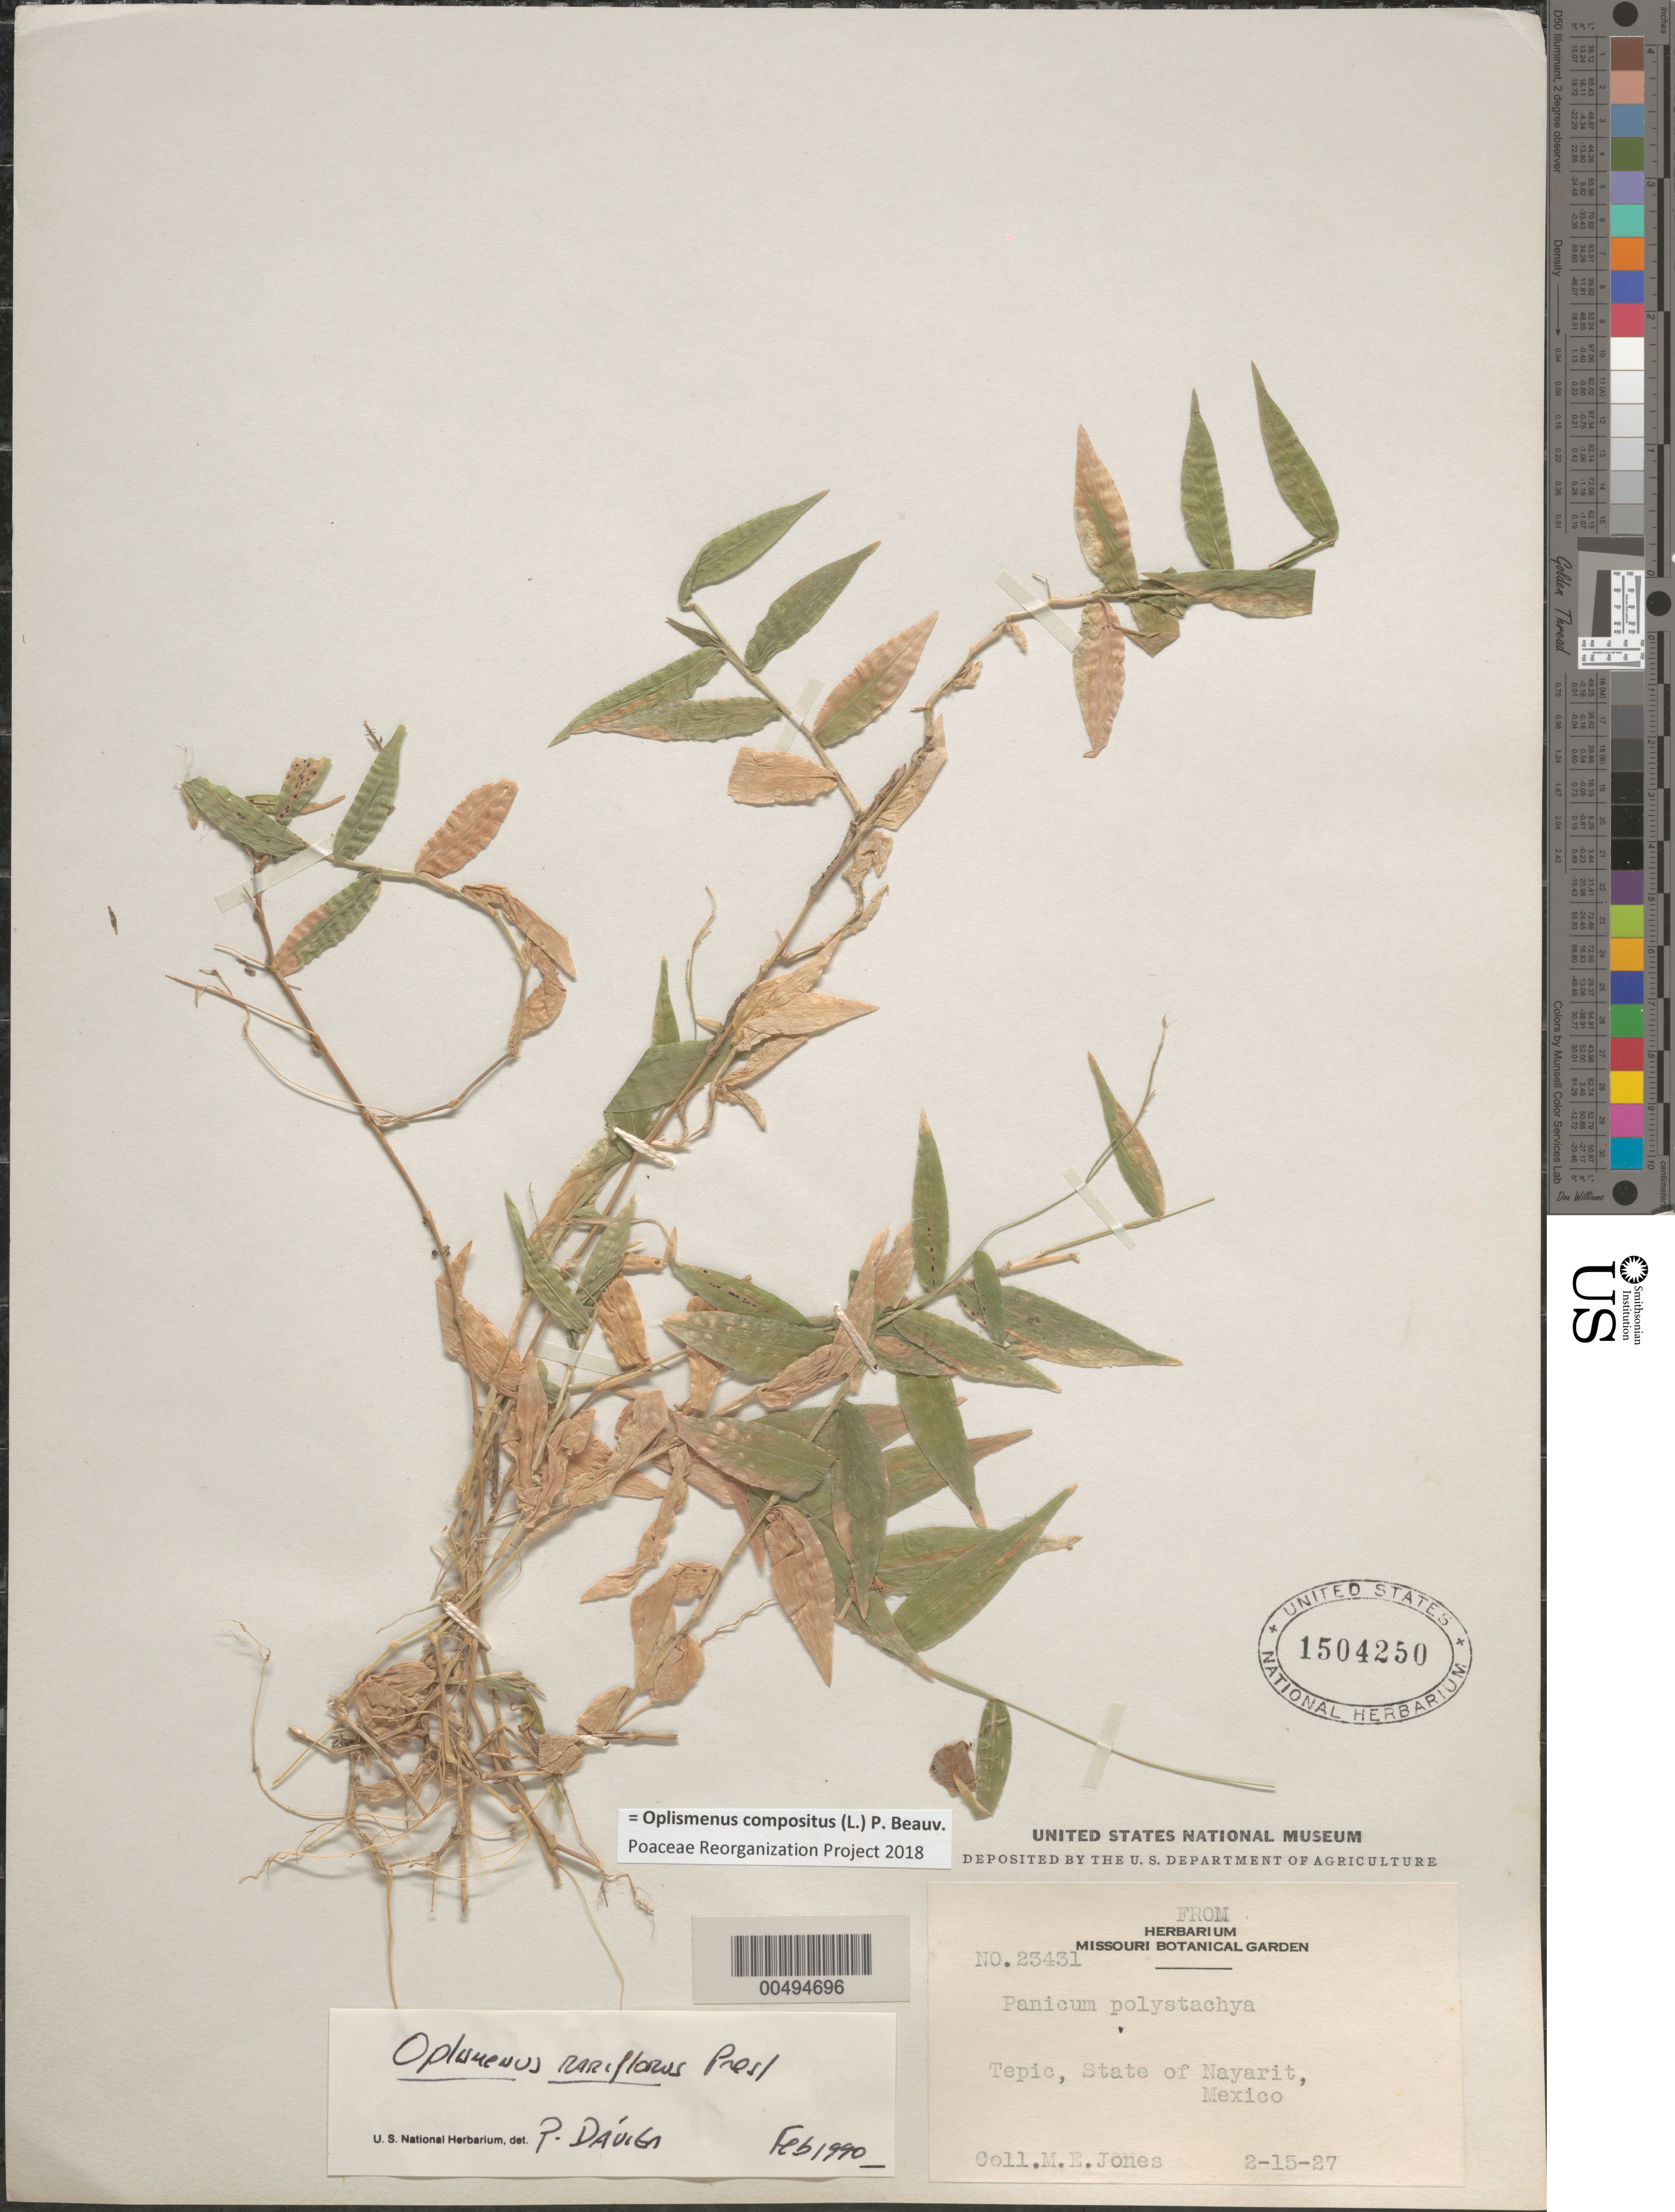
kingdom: Plantae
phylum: Tracheophyta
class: Liliopsida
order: Poales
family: Poaceae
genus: Oplismenus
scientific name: Oplismenus compositus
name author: (L.) P. Beauv.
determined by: Poaceae Reorganization Project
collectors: M. E. Jones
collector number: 23431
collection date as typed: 15 Feb 1927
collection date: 1927-02-15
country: Mexico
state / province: Nayarit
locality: Tepic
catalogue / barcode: US 1504250